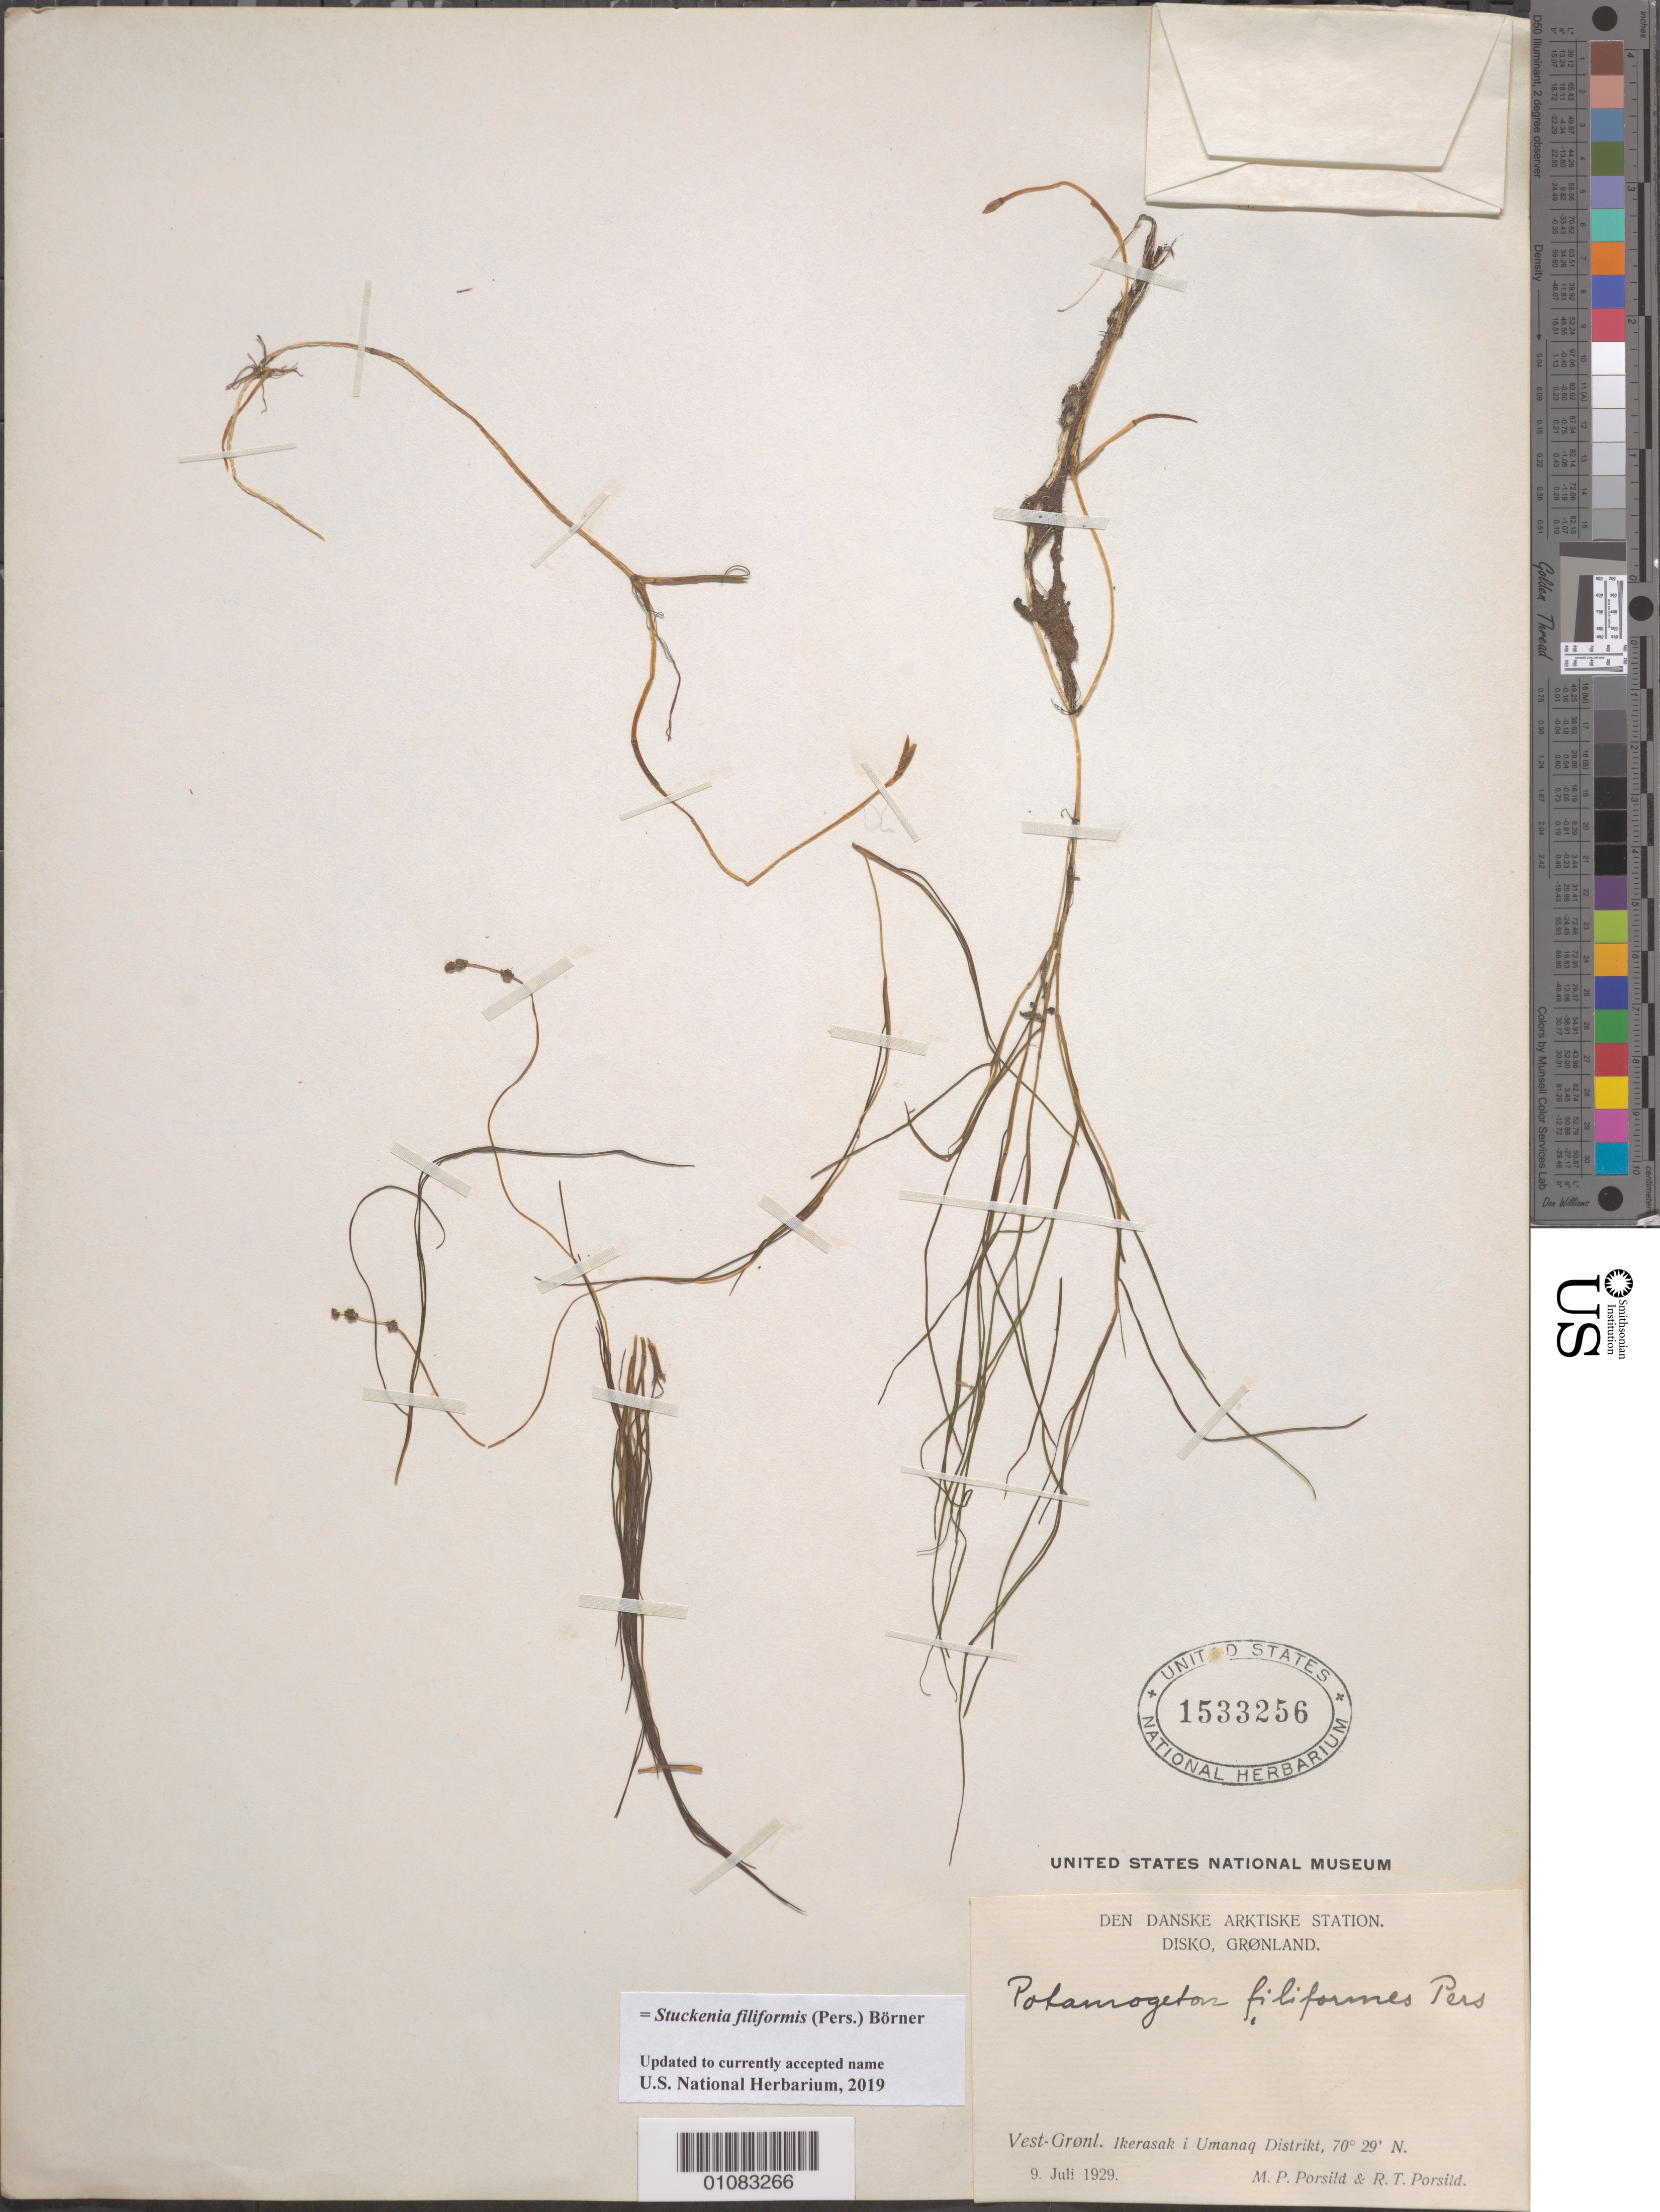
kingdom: Plantae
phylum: Tracheophyta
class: Liliopsida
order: Alismatales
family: Potamogetonaceae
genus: Stuckenia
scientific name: Stuckenia filiformis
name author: (Pers.) Börner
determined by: Strong, Mark T., (BOT), Smithsonian Institution - National Museum of Natural History (UNITED STATES)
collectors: M. P. Porsild & R. T. Porsild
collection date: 1929-07-09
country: Greenland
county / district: Umanaq District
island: Disko Island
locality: West Grønl, Ikerasak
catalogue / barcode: US 1533256